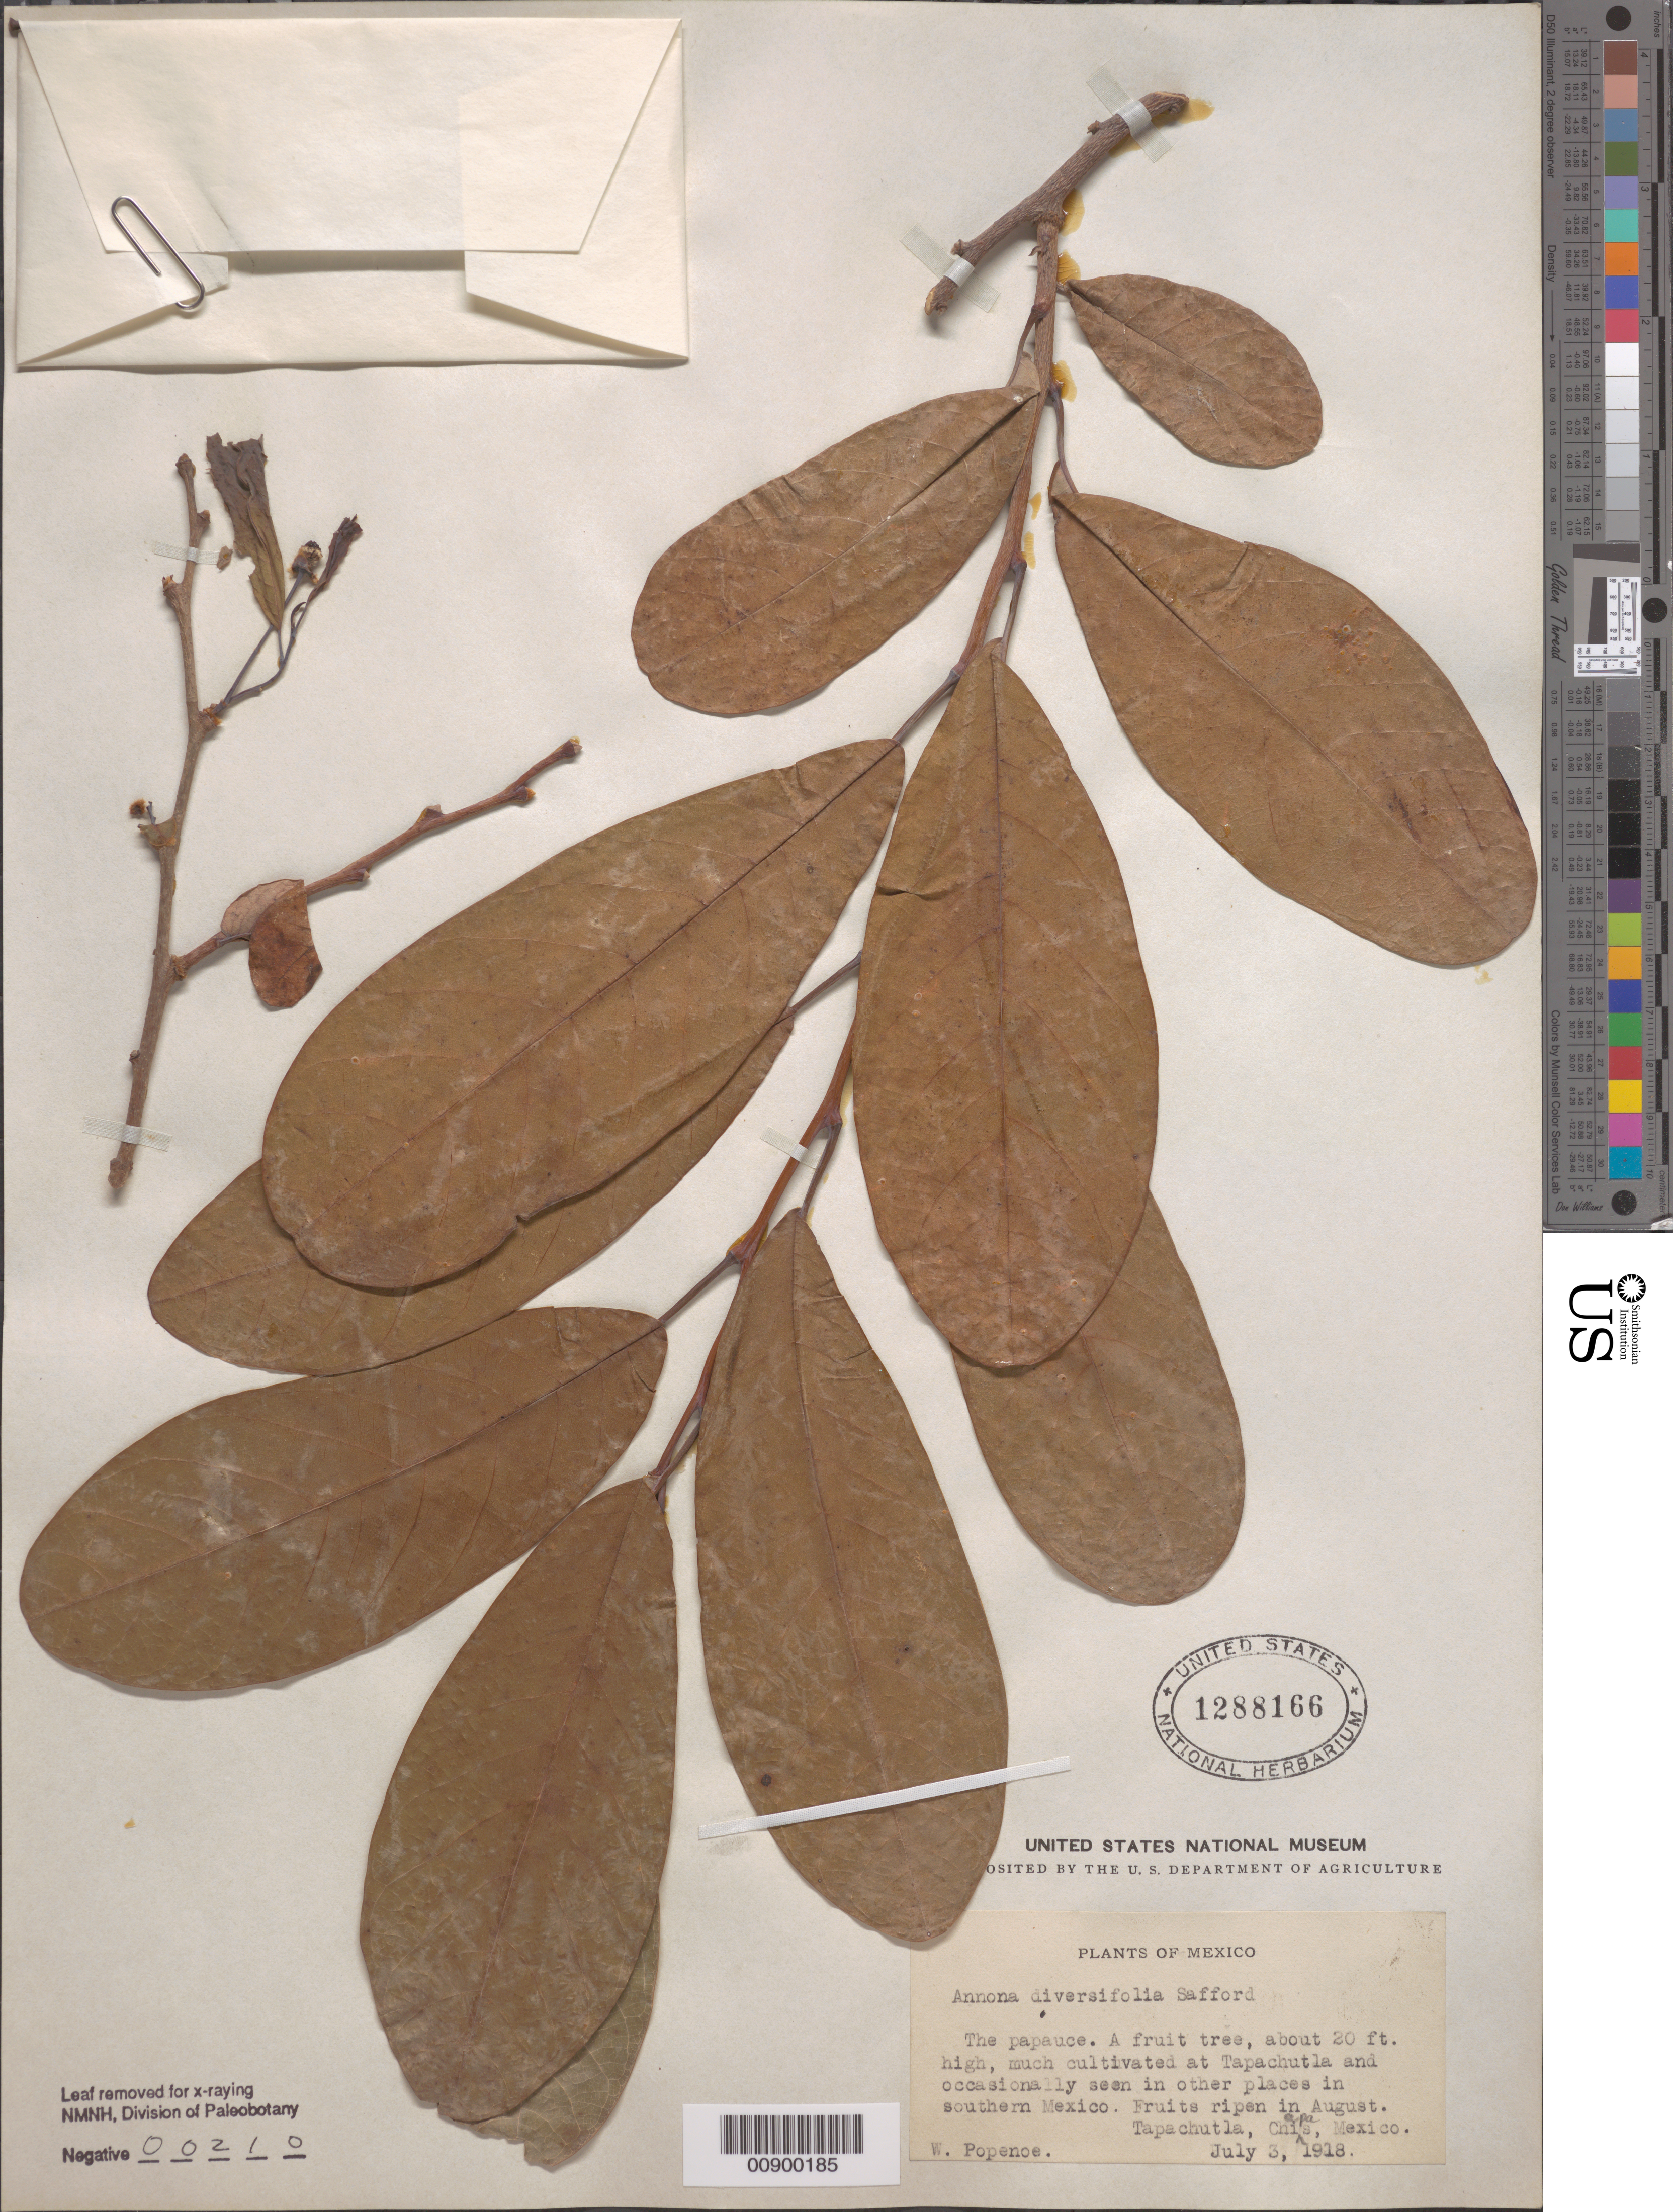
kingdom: Plantae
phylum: Tracheophyta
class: Magnoliopsida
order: Magnoliales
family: Annonaceae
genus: Annona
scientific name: Annona diversifolia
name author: Saff.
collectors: F. W. Popenoe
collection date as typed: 03 Jul 1918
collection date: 1918-07-03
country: Mexico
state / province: Chiapas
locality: Tapachula, Chiapas.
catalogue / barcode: US 1288166